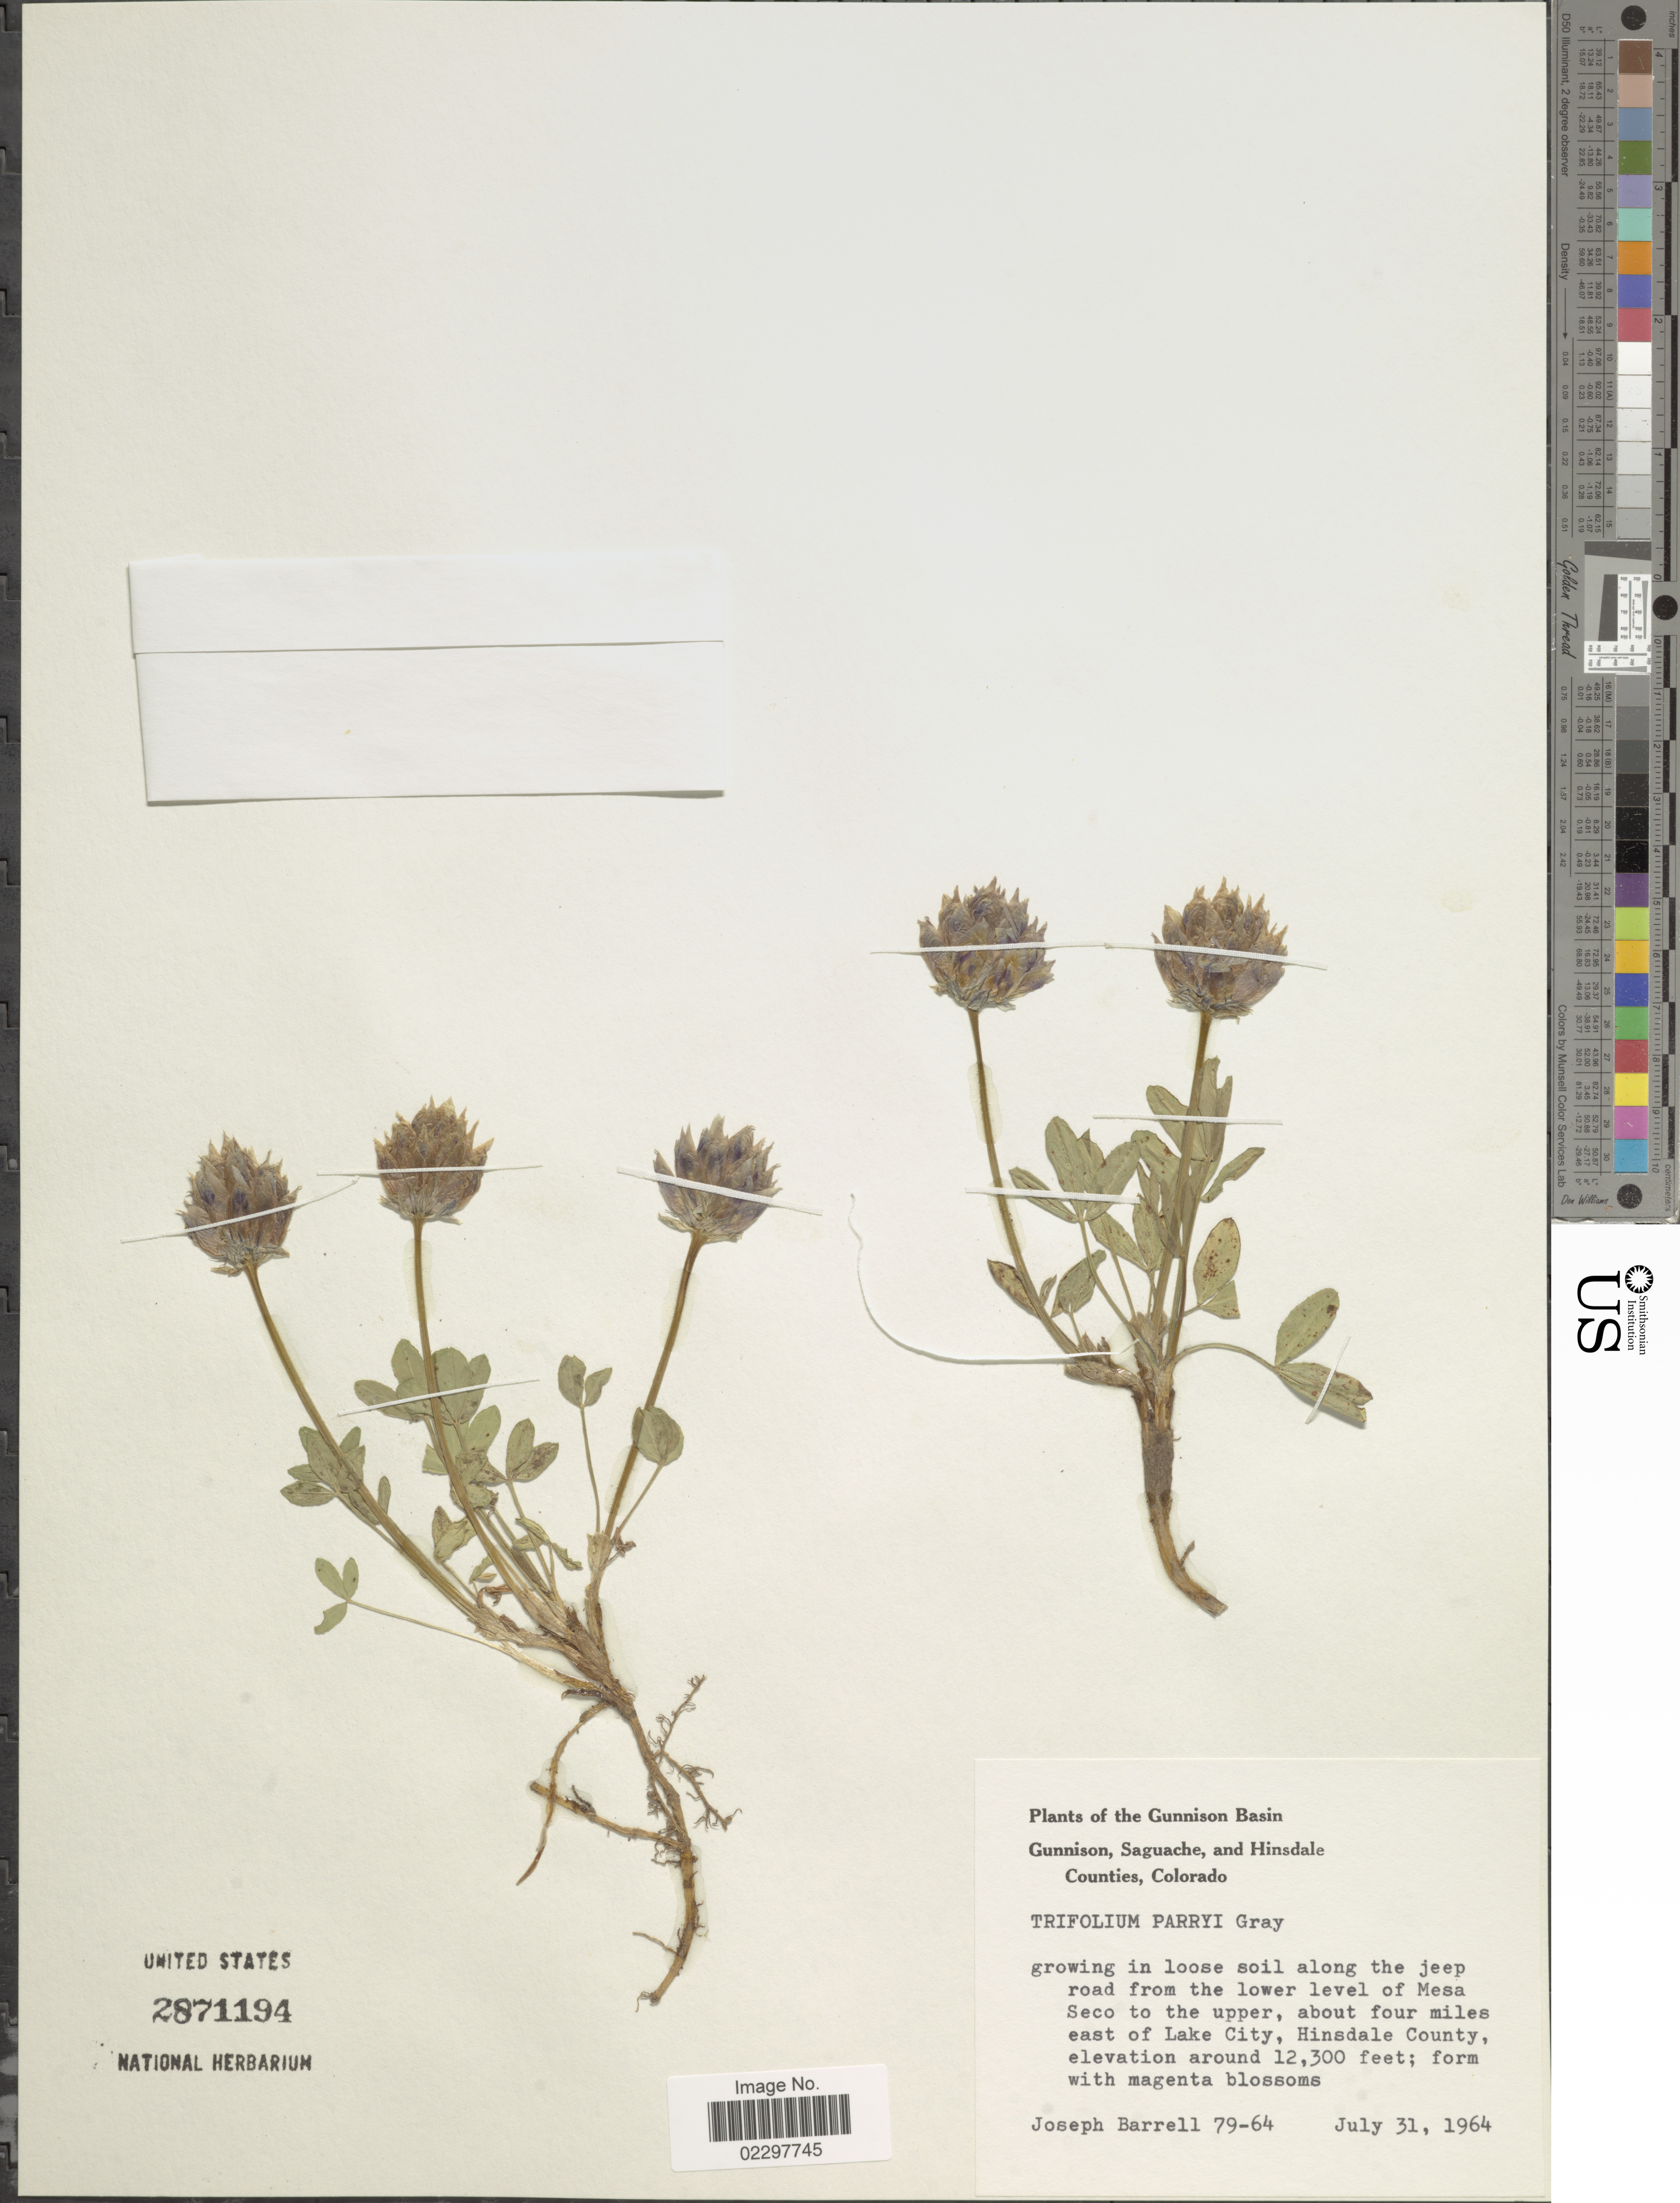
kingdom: Plantae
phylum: Tracheophyta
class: Magnoliopsida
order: Fabales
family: Fabaceae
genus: Trifolium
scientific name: Trifolium parryi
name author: A. Gray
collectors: J. Barrell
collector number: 79-64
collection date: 1964-07-31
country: United States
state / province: Colorado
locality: The Gunnison Basin, Saguache, and Hinsdale Counties, growing in loose soil along the jeep road from the lower level of Mesa Seco to the upper, about four miles east of Lake City, Hinsdale County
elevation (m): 3749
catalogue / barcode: US 2871194